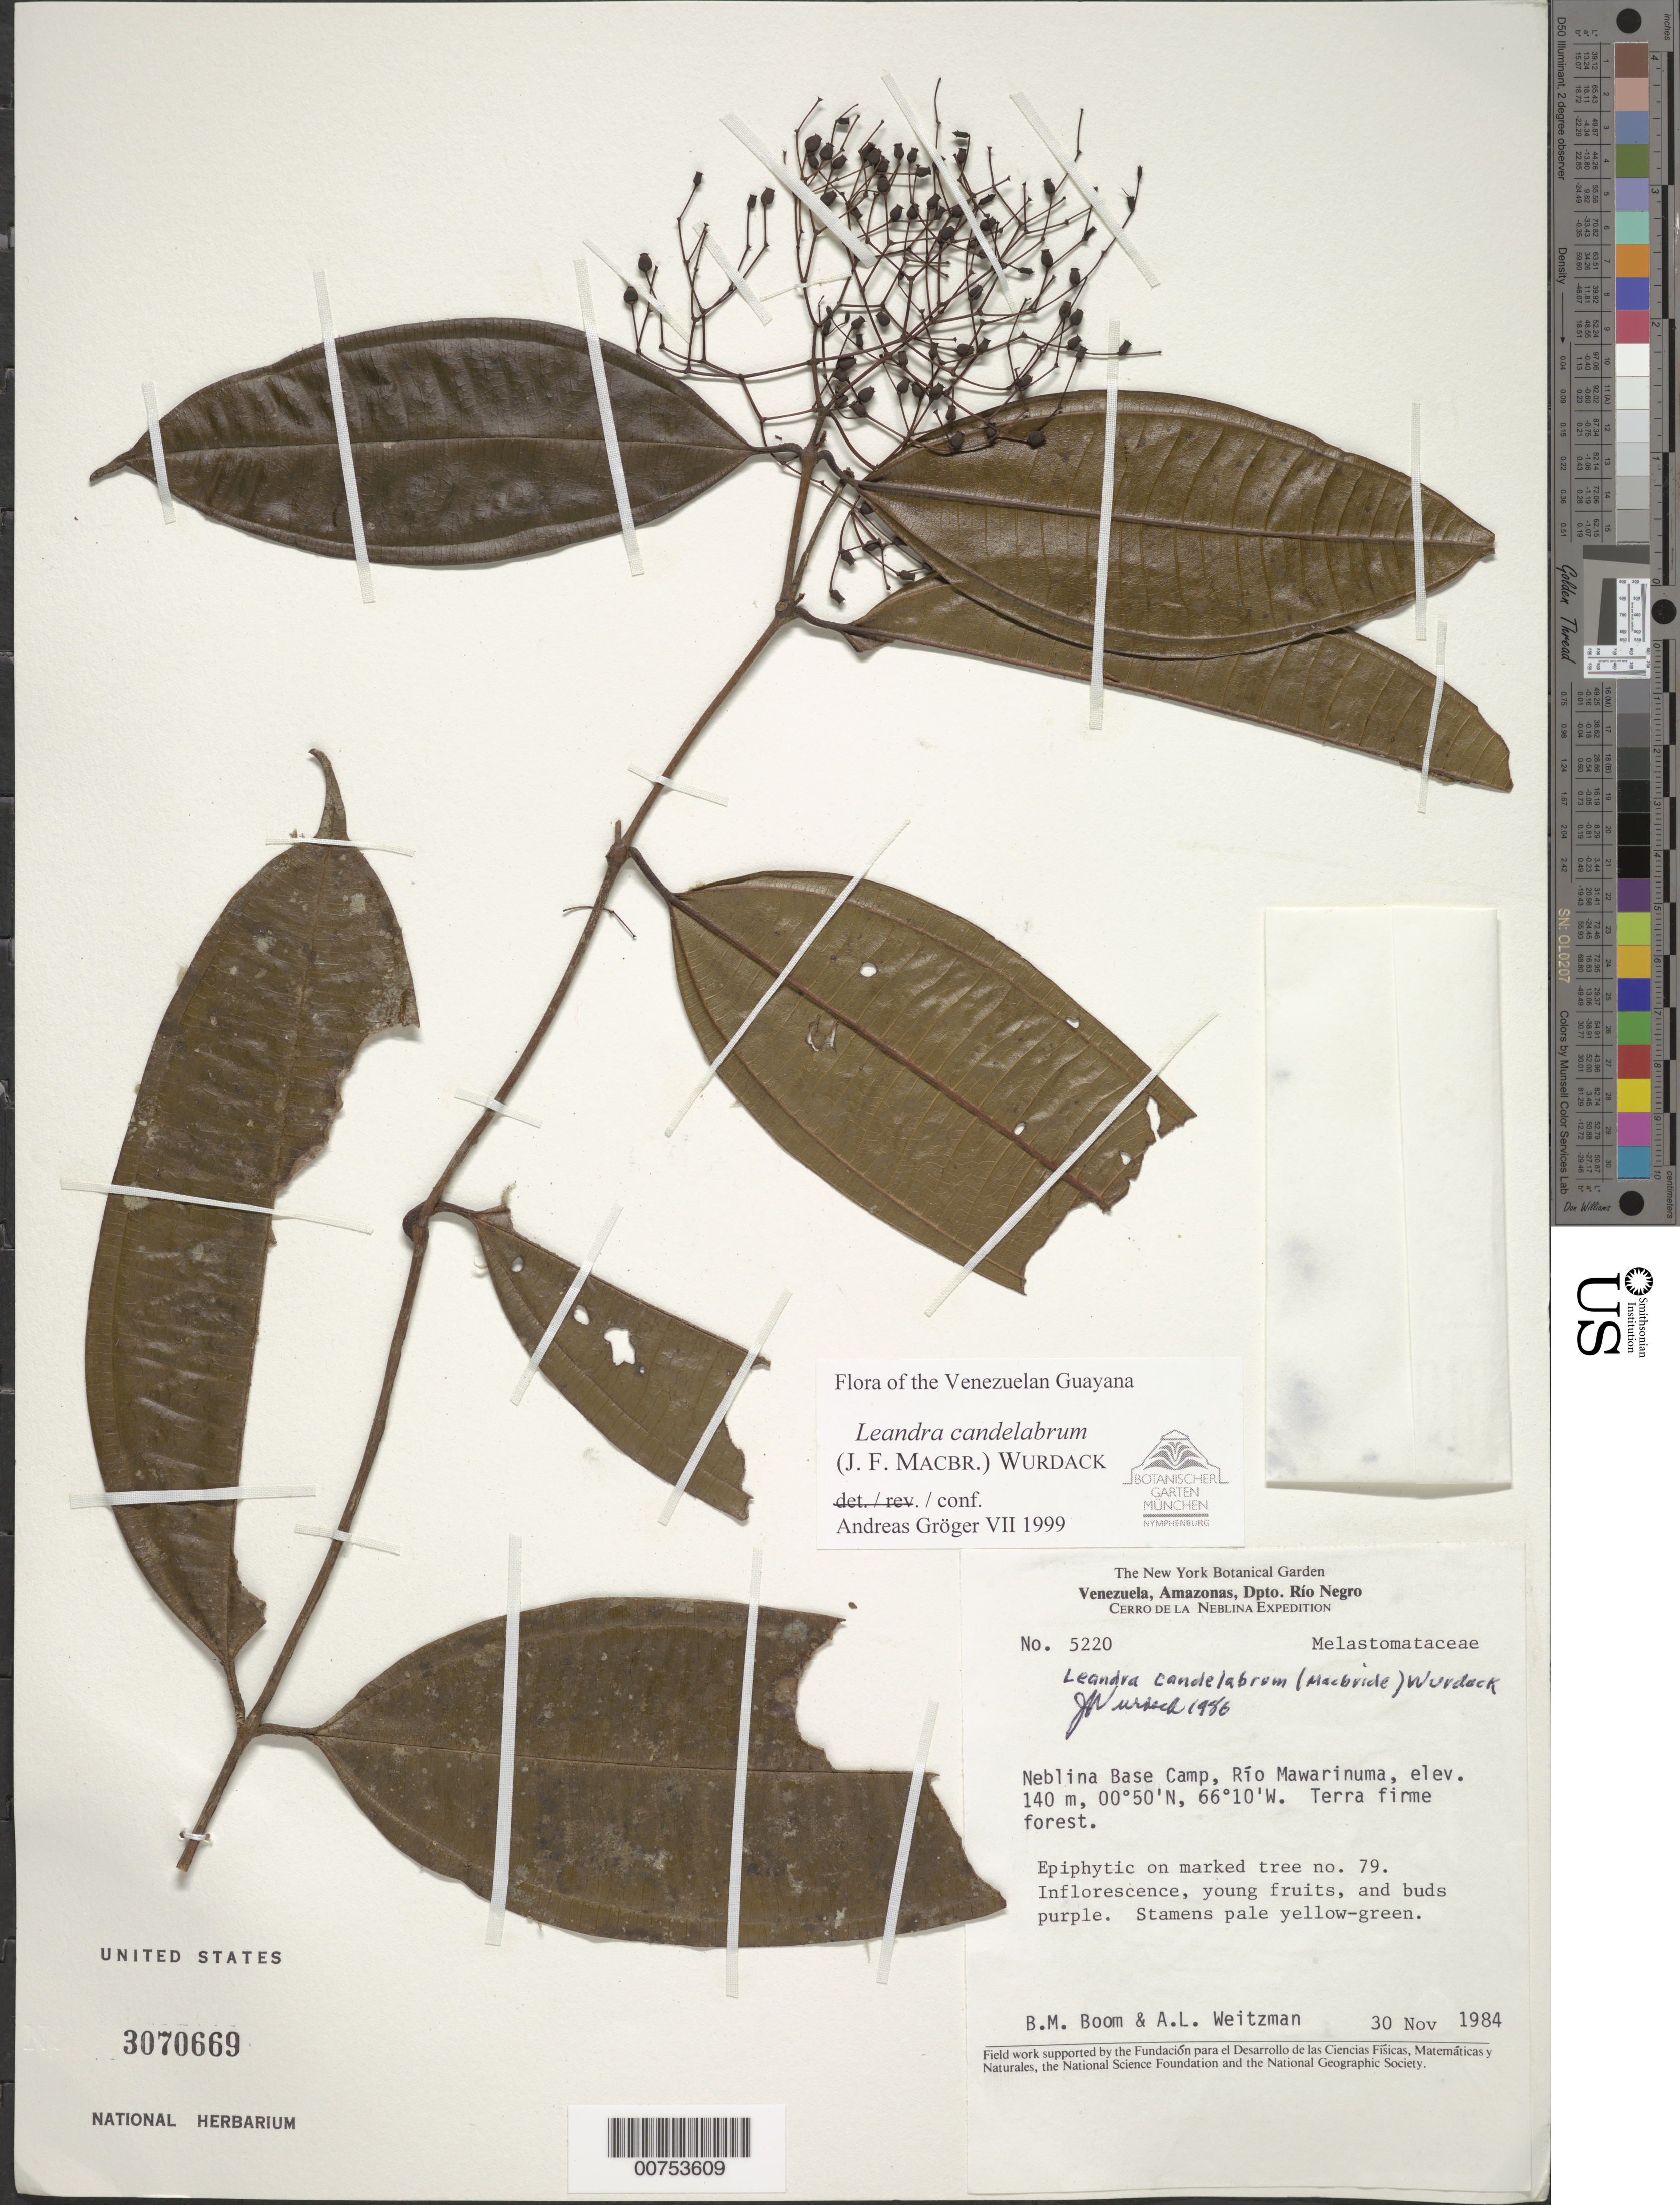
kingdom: Plantae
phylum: Tracheophyta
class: Magnoliopsida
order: Myrtales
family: Melastomataceae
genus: Leandra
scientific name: Leandra candelabrum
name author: (J.F. Macbr.) Wurdack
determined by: Gröger, A.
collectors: B. M. Boom & A. L. Weitzman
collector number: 5220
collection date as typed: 30-Nov-84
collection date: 1984-11-30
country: Venezuela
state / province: Amazonas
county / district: Río Negro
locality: Cerro de la Neblina Base Camp, Río Mawarinuma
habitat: Terra firma forest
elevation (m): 140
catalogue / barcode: US 3070669